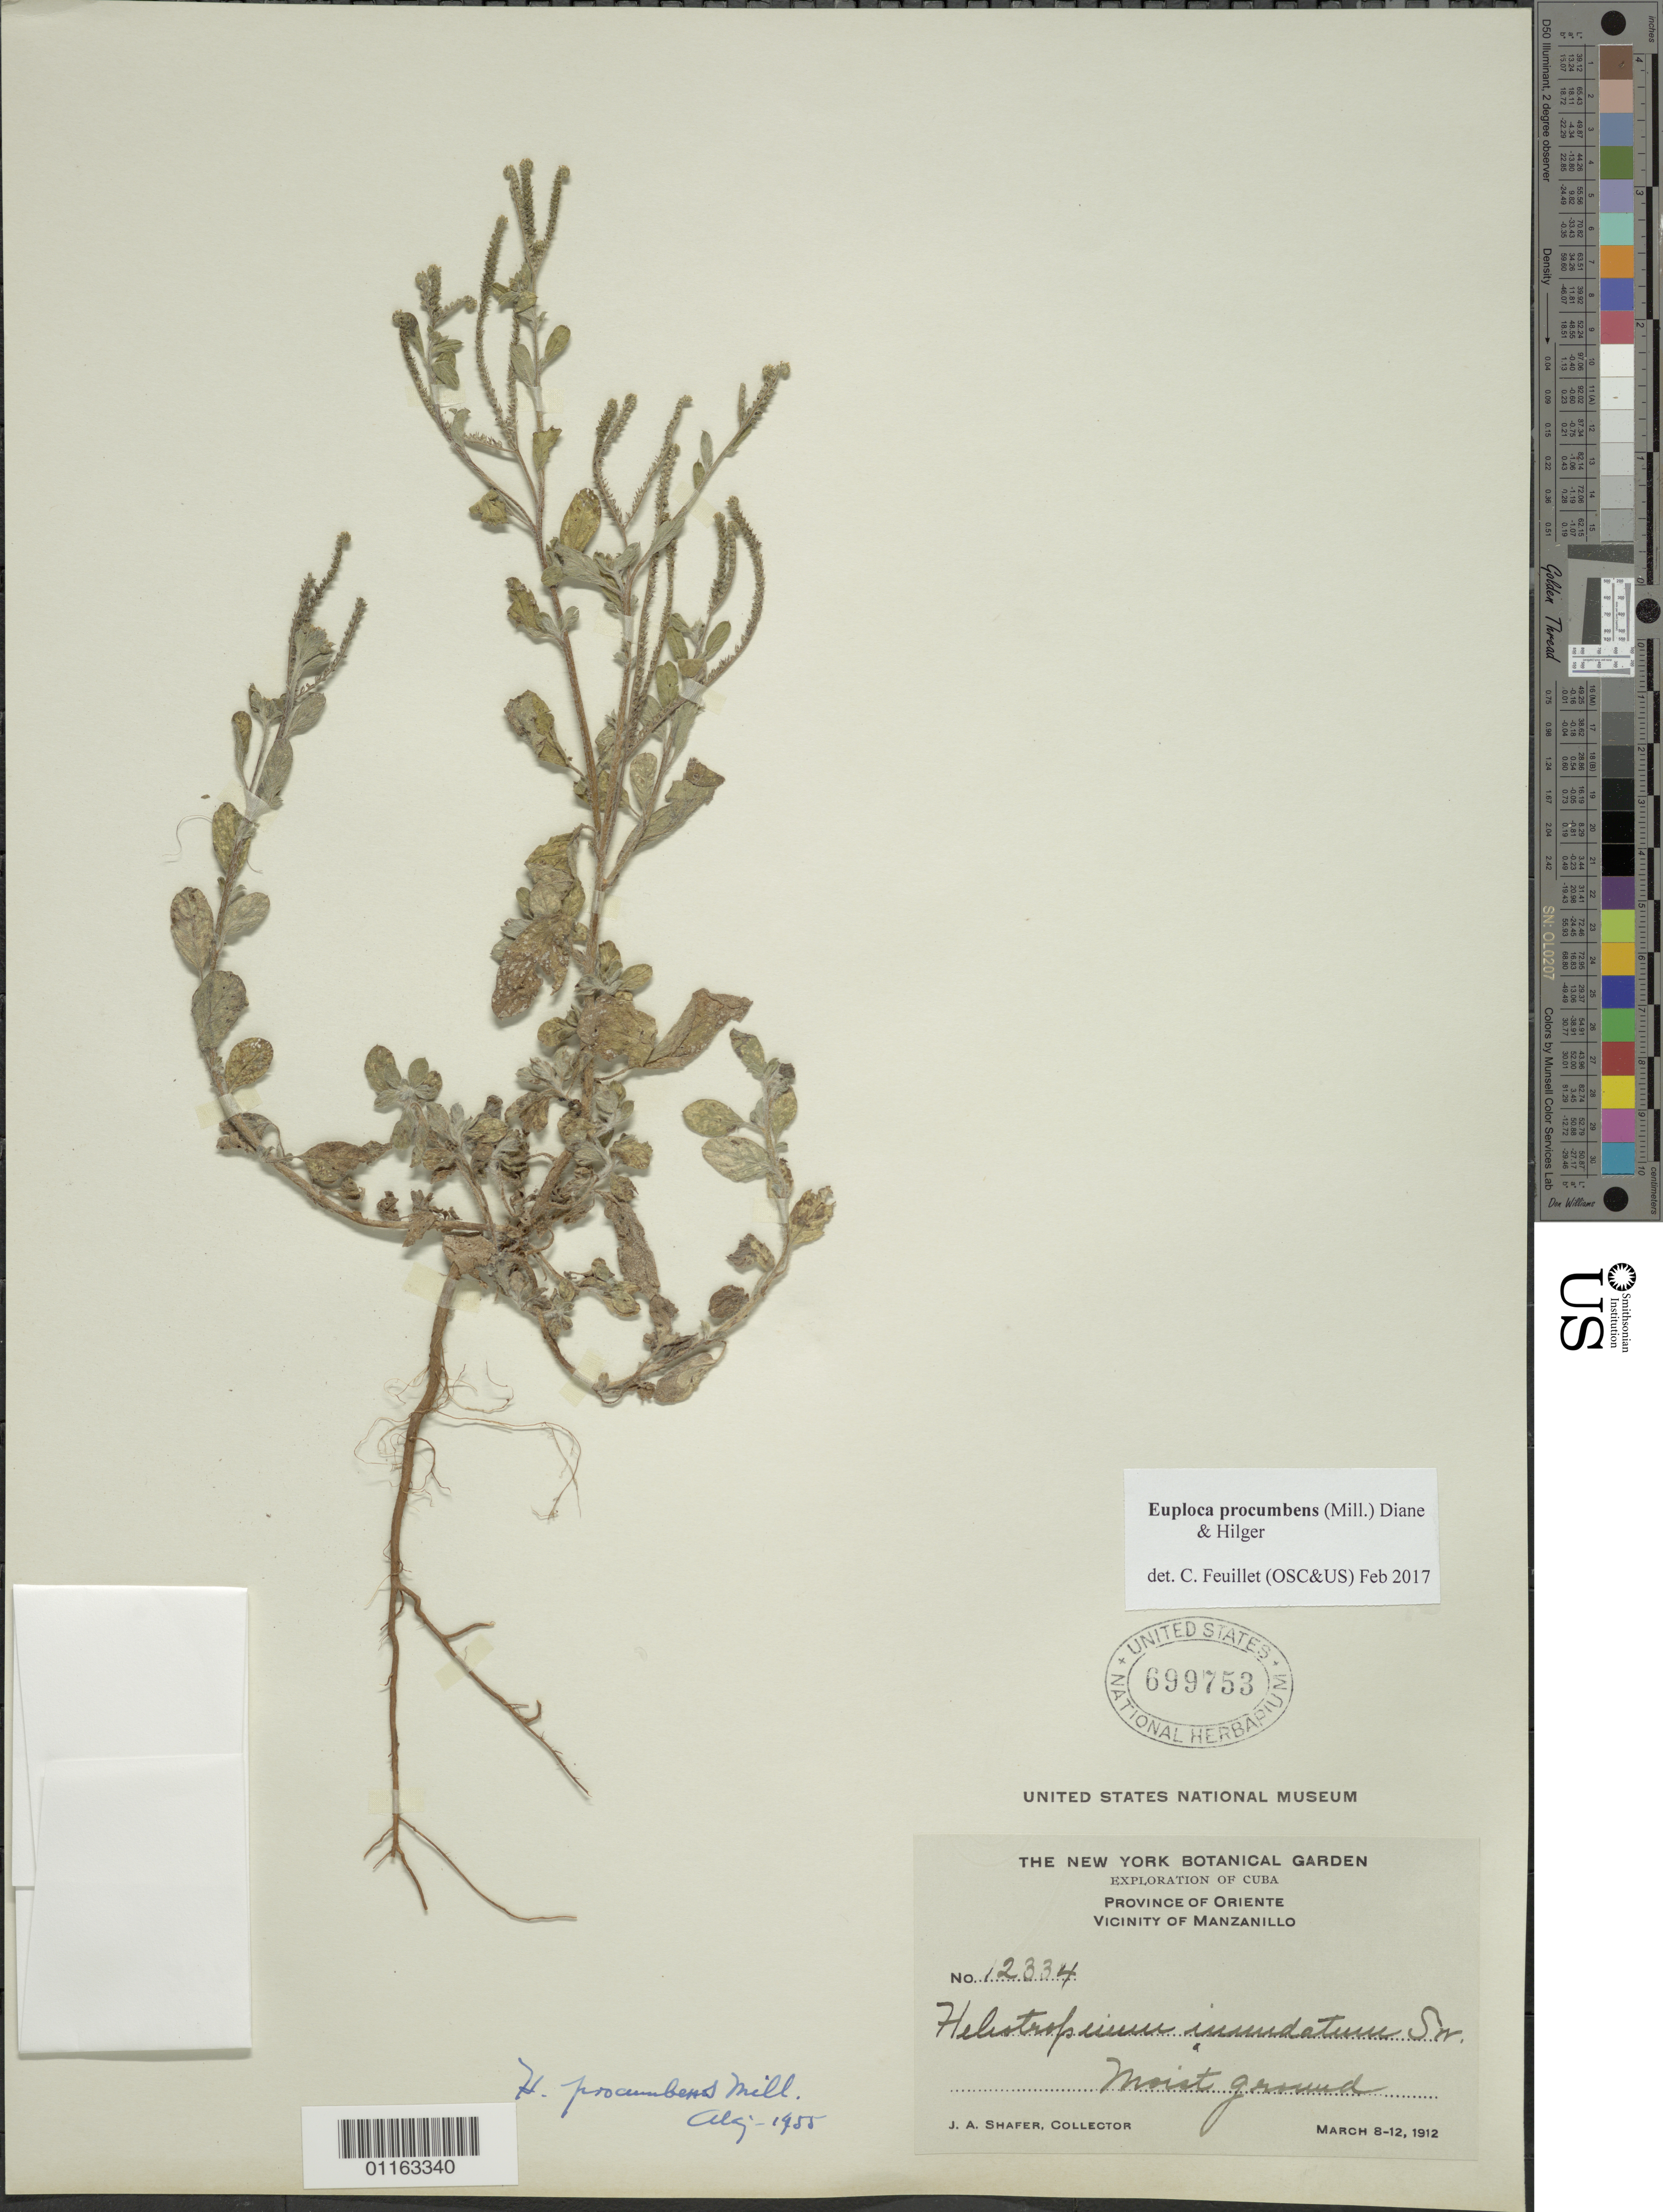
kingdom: Plantae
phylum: Tracheophyta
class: Magnoliopsida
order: Boraginales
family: Heliotropiaceae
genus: Euploca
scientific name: Euploca procumbens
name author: (Mill.) Diane & Hilger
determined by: Feuillet, C.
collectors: J. A. Shafer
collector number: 12334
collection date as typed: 08 Mar 1912 to 12 Mar 1912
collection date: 1912-03-08/1912-03-12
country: Cuba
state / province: Oriente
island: Cuba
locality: Vicinity of Mazanillo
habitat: Moist ground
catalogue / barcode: US 699753